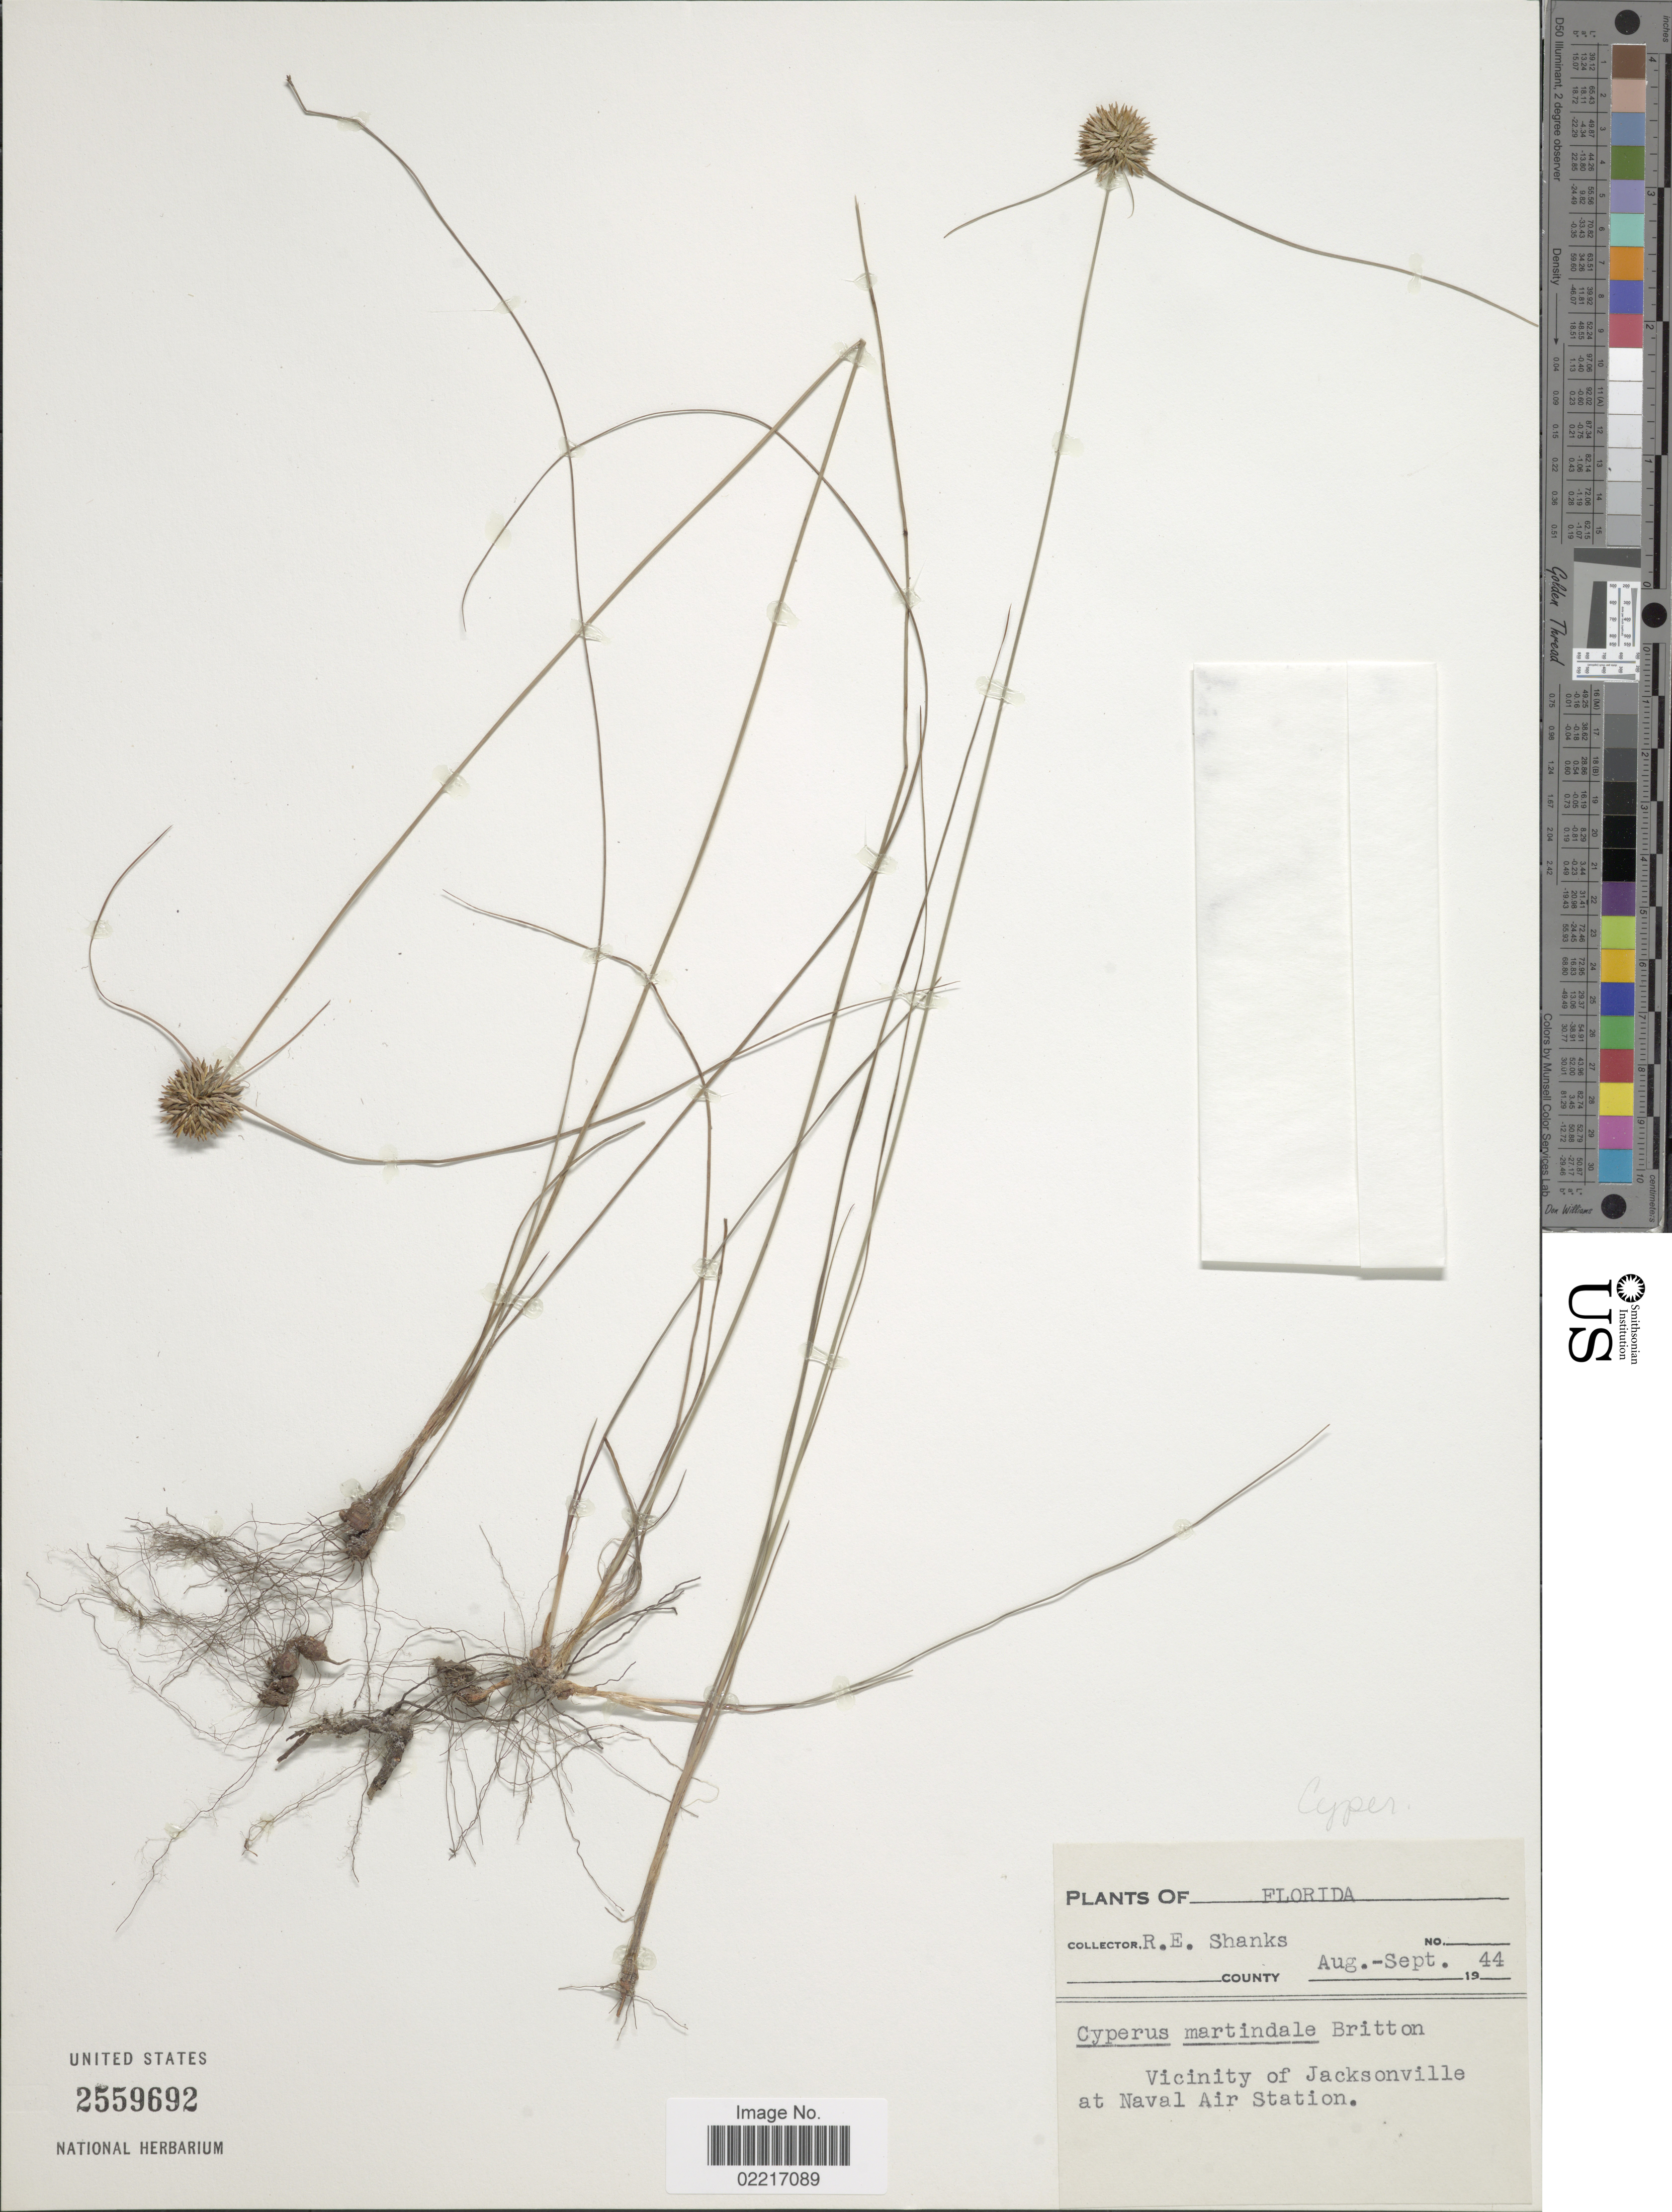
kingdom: Plantae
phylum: Tracheophyta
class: Liliopsida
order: Poales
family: Cyperaceae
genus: Cyperus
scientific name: Cyperus filiculmis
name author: Vahl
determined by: Strong, Mark T., (BOT), Smithsonian Institution - National Museum of Natural History (UNITED STATES)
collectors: R. Shanks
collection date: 1944-08/1944-09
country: United States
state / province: Florida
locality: Vicinity of Jacksonville at Naval Air Station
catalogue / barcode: US 2559692